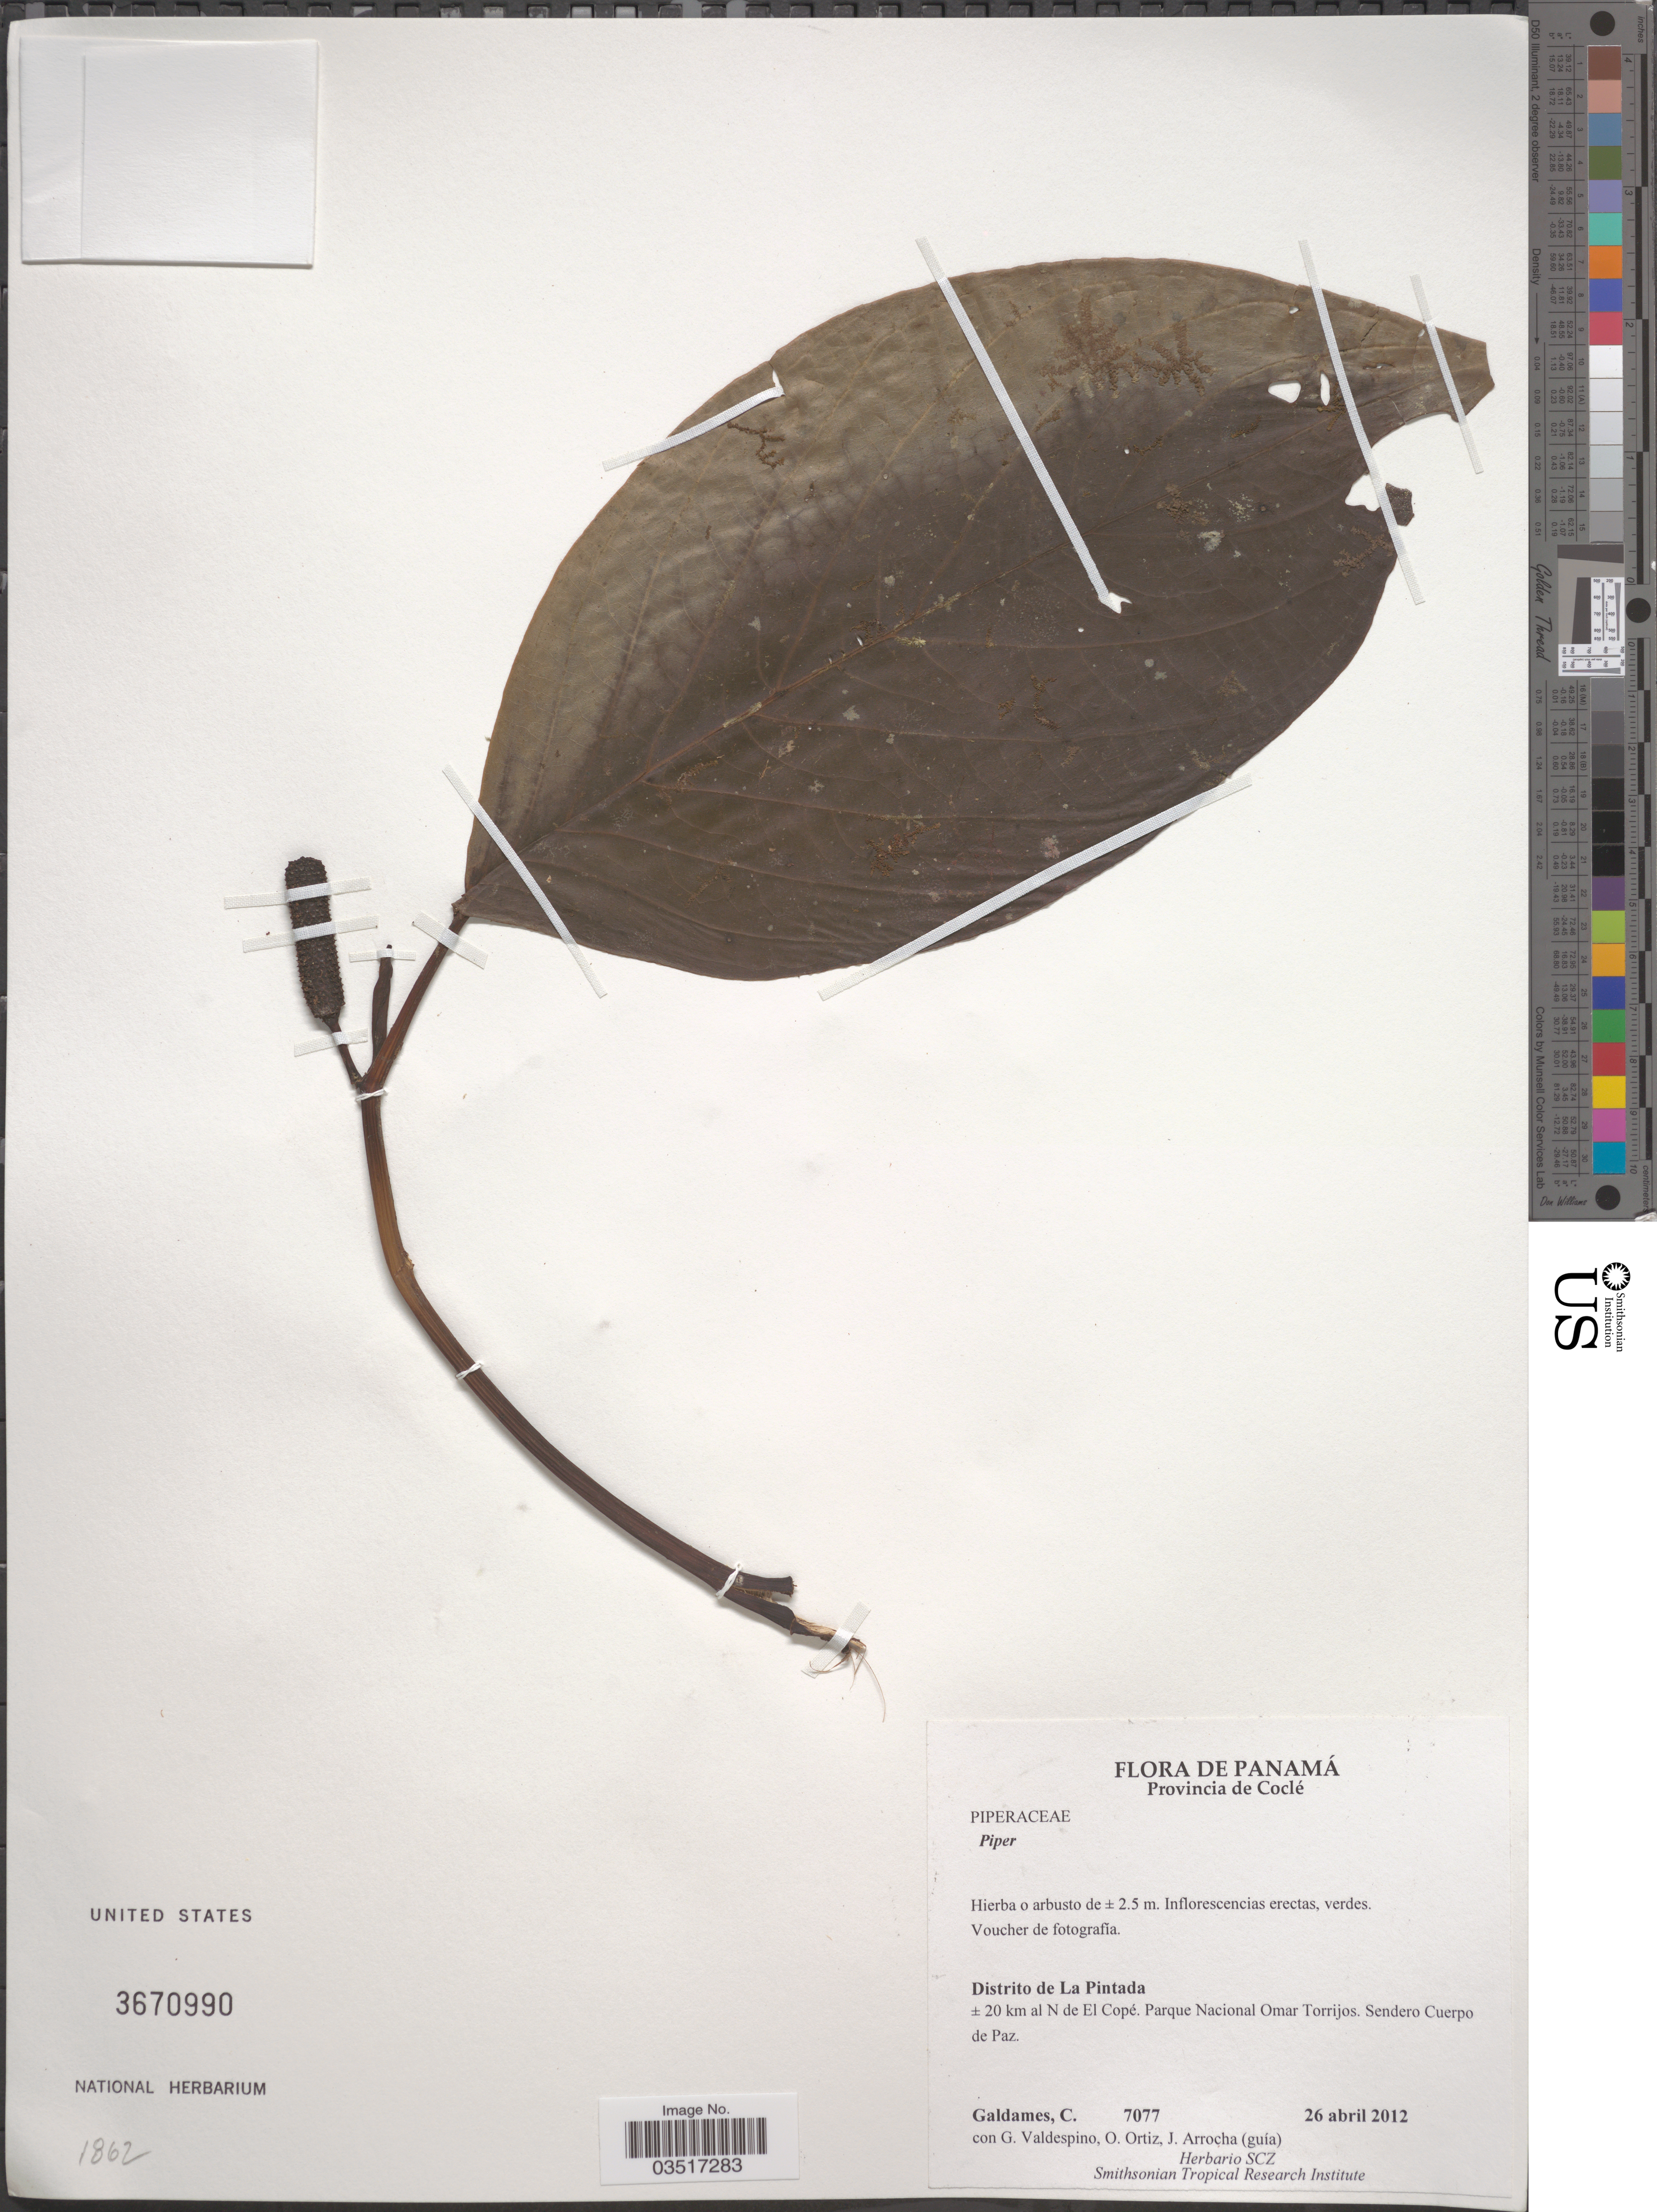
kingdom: Plantae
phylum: Tracheophyta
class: Magnoliopsida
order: Piperales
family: Piperaceae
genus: Piper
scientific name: Piper sp.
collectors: C. Galdames, G. Valdespino, O. O. Ortiz & J. Arrocha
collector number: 7077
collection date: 2012-04-26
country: Panama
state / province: Cocle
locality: Distrito de La Pintada. ± 20 km al N de El Copé. Paruqe Nacional Omar Torrijos. Sendero Cuerpo de Paz.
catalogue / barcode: US 3670990